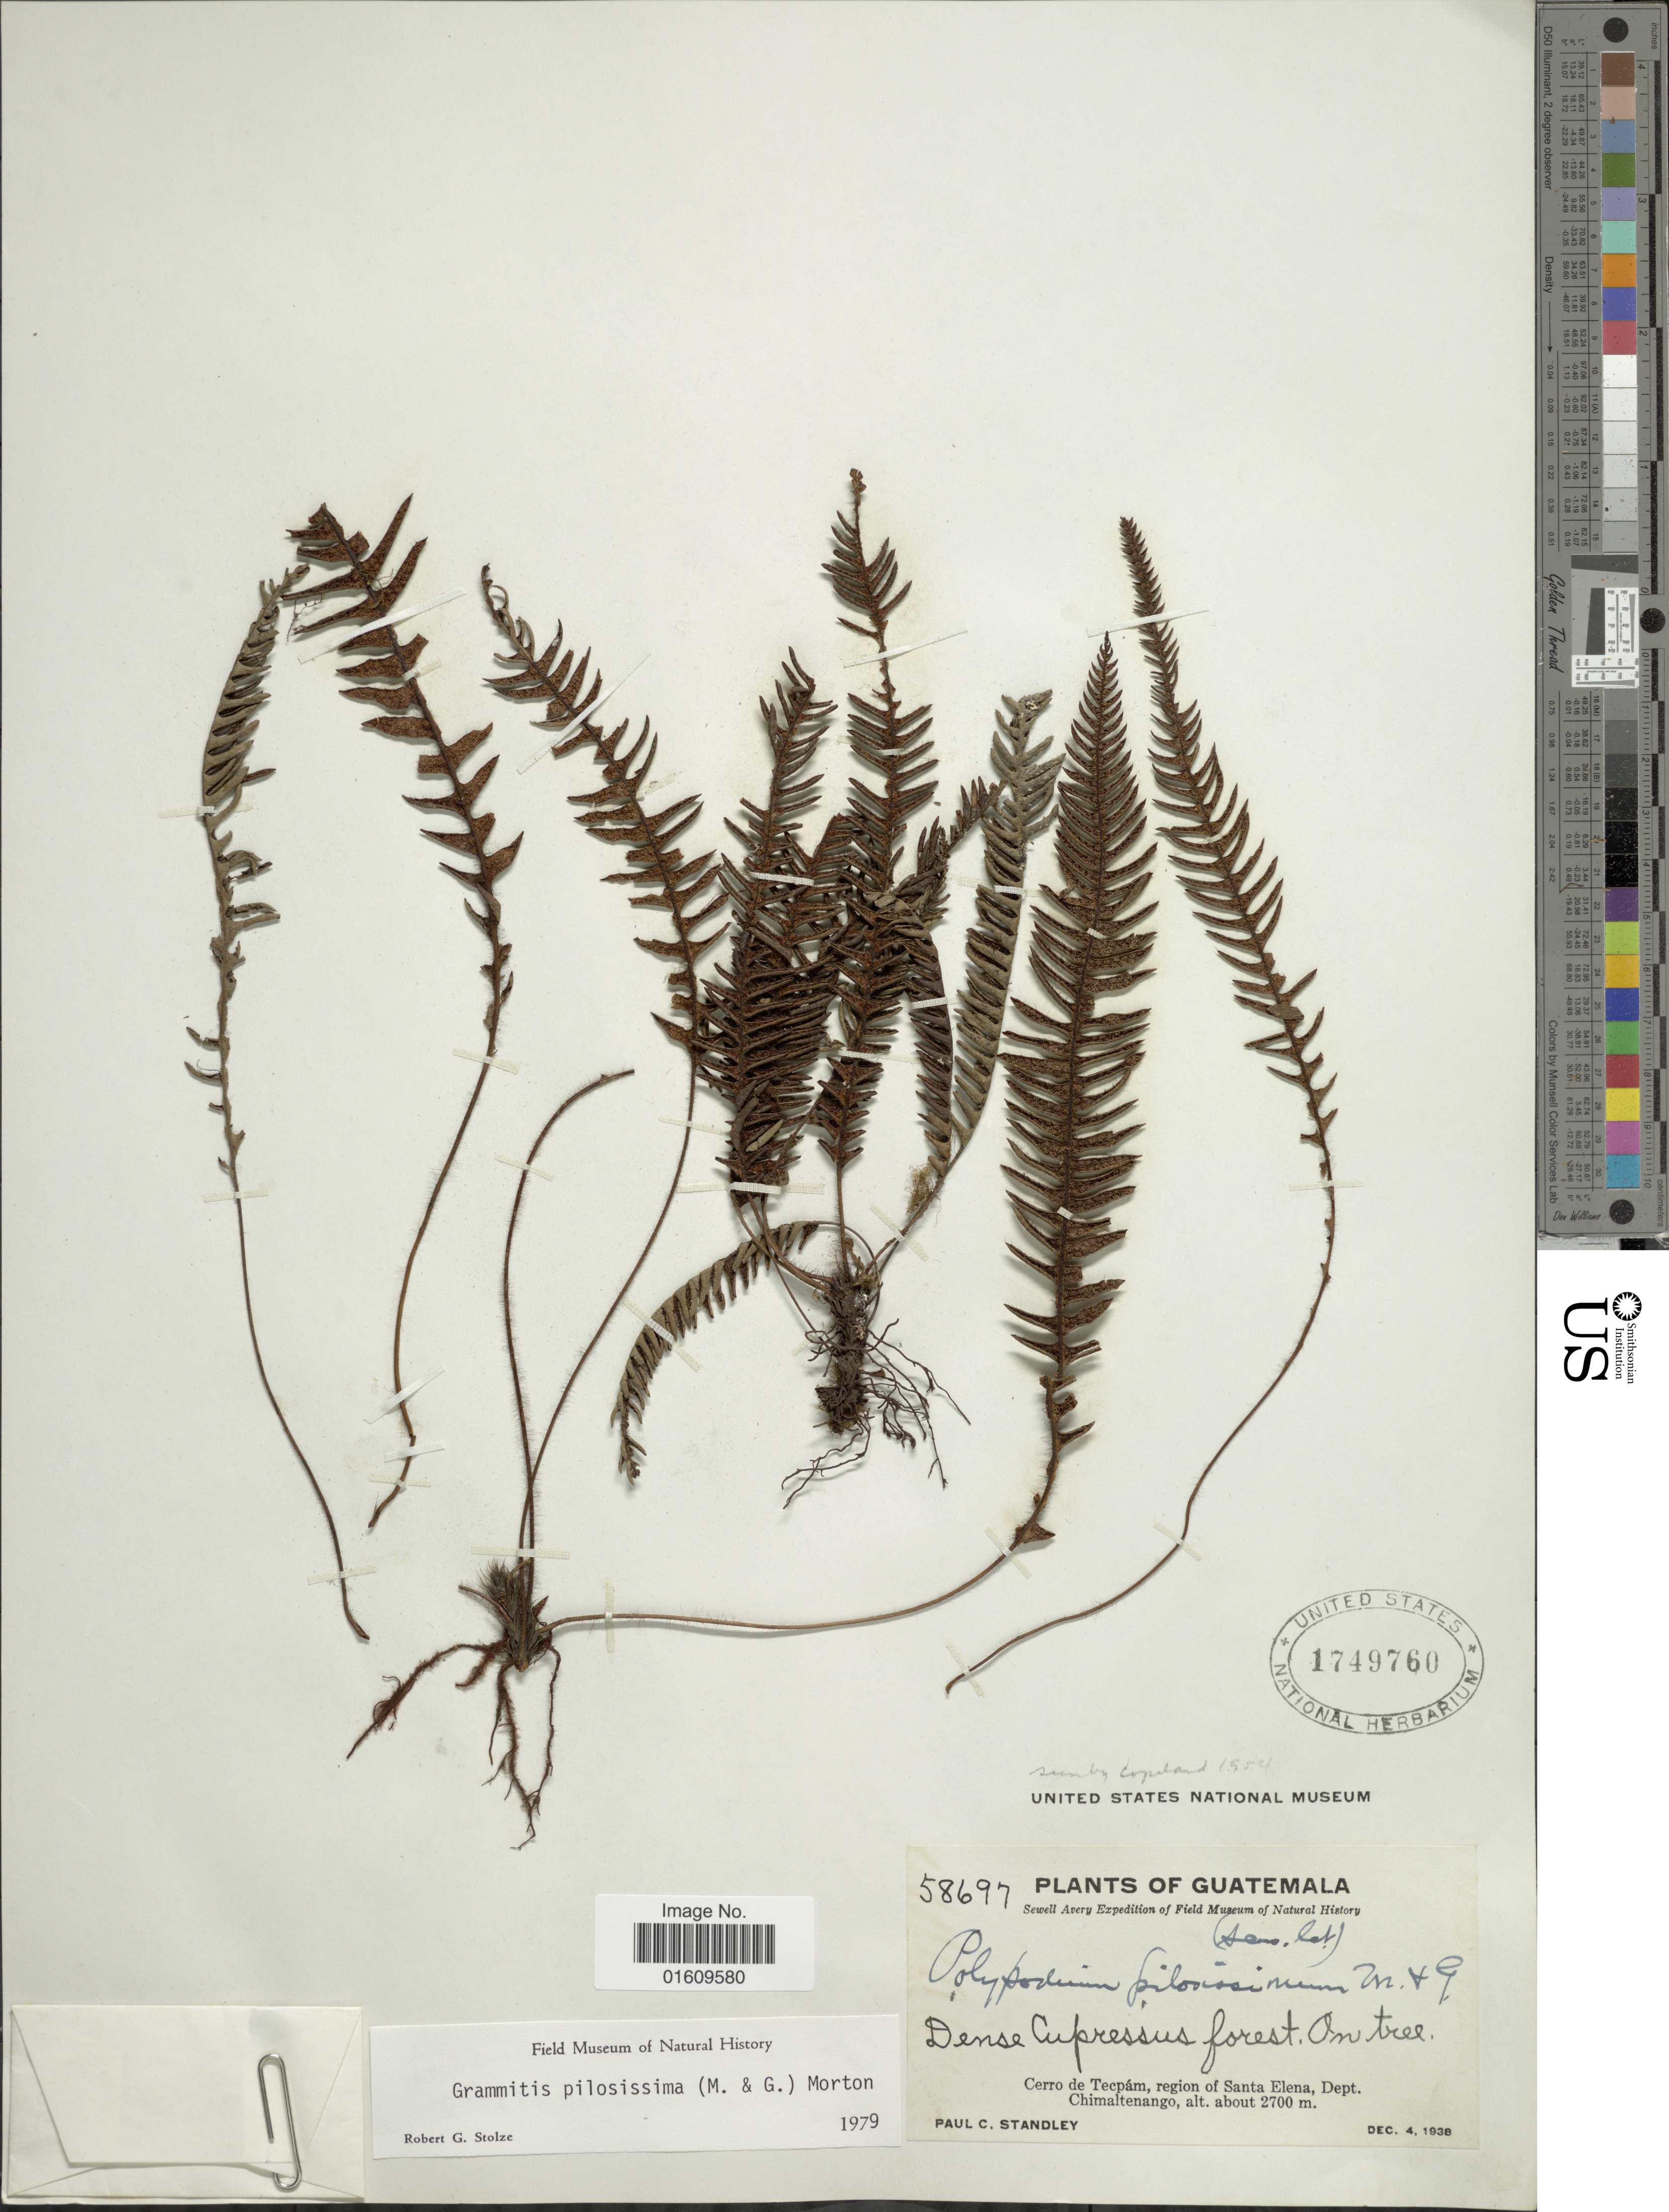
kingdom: Plantae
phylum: Tracheophyta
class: Polypodiopsida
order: Polypodiales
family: Polypodiaceae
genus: Melpomene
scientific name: Melpomene pilosissima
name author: (M. Martens & Galeotti) A.R. Sm. & R.C. Moran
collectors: P. C. Standley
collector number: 58697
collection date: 1938-12-04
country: Guatemala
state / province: Chimaltenango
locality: Cerro de Tecpam, region of Santa Elena, Dept. Chimaltenango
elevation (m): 2700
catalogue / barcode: US 1749760